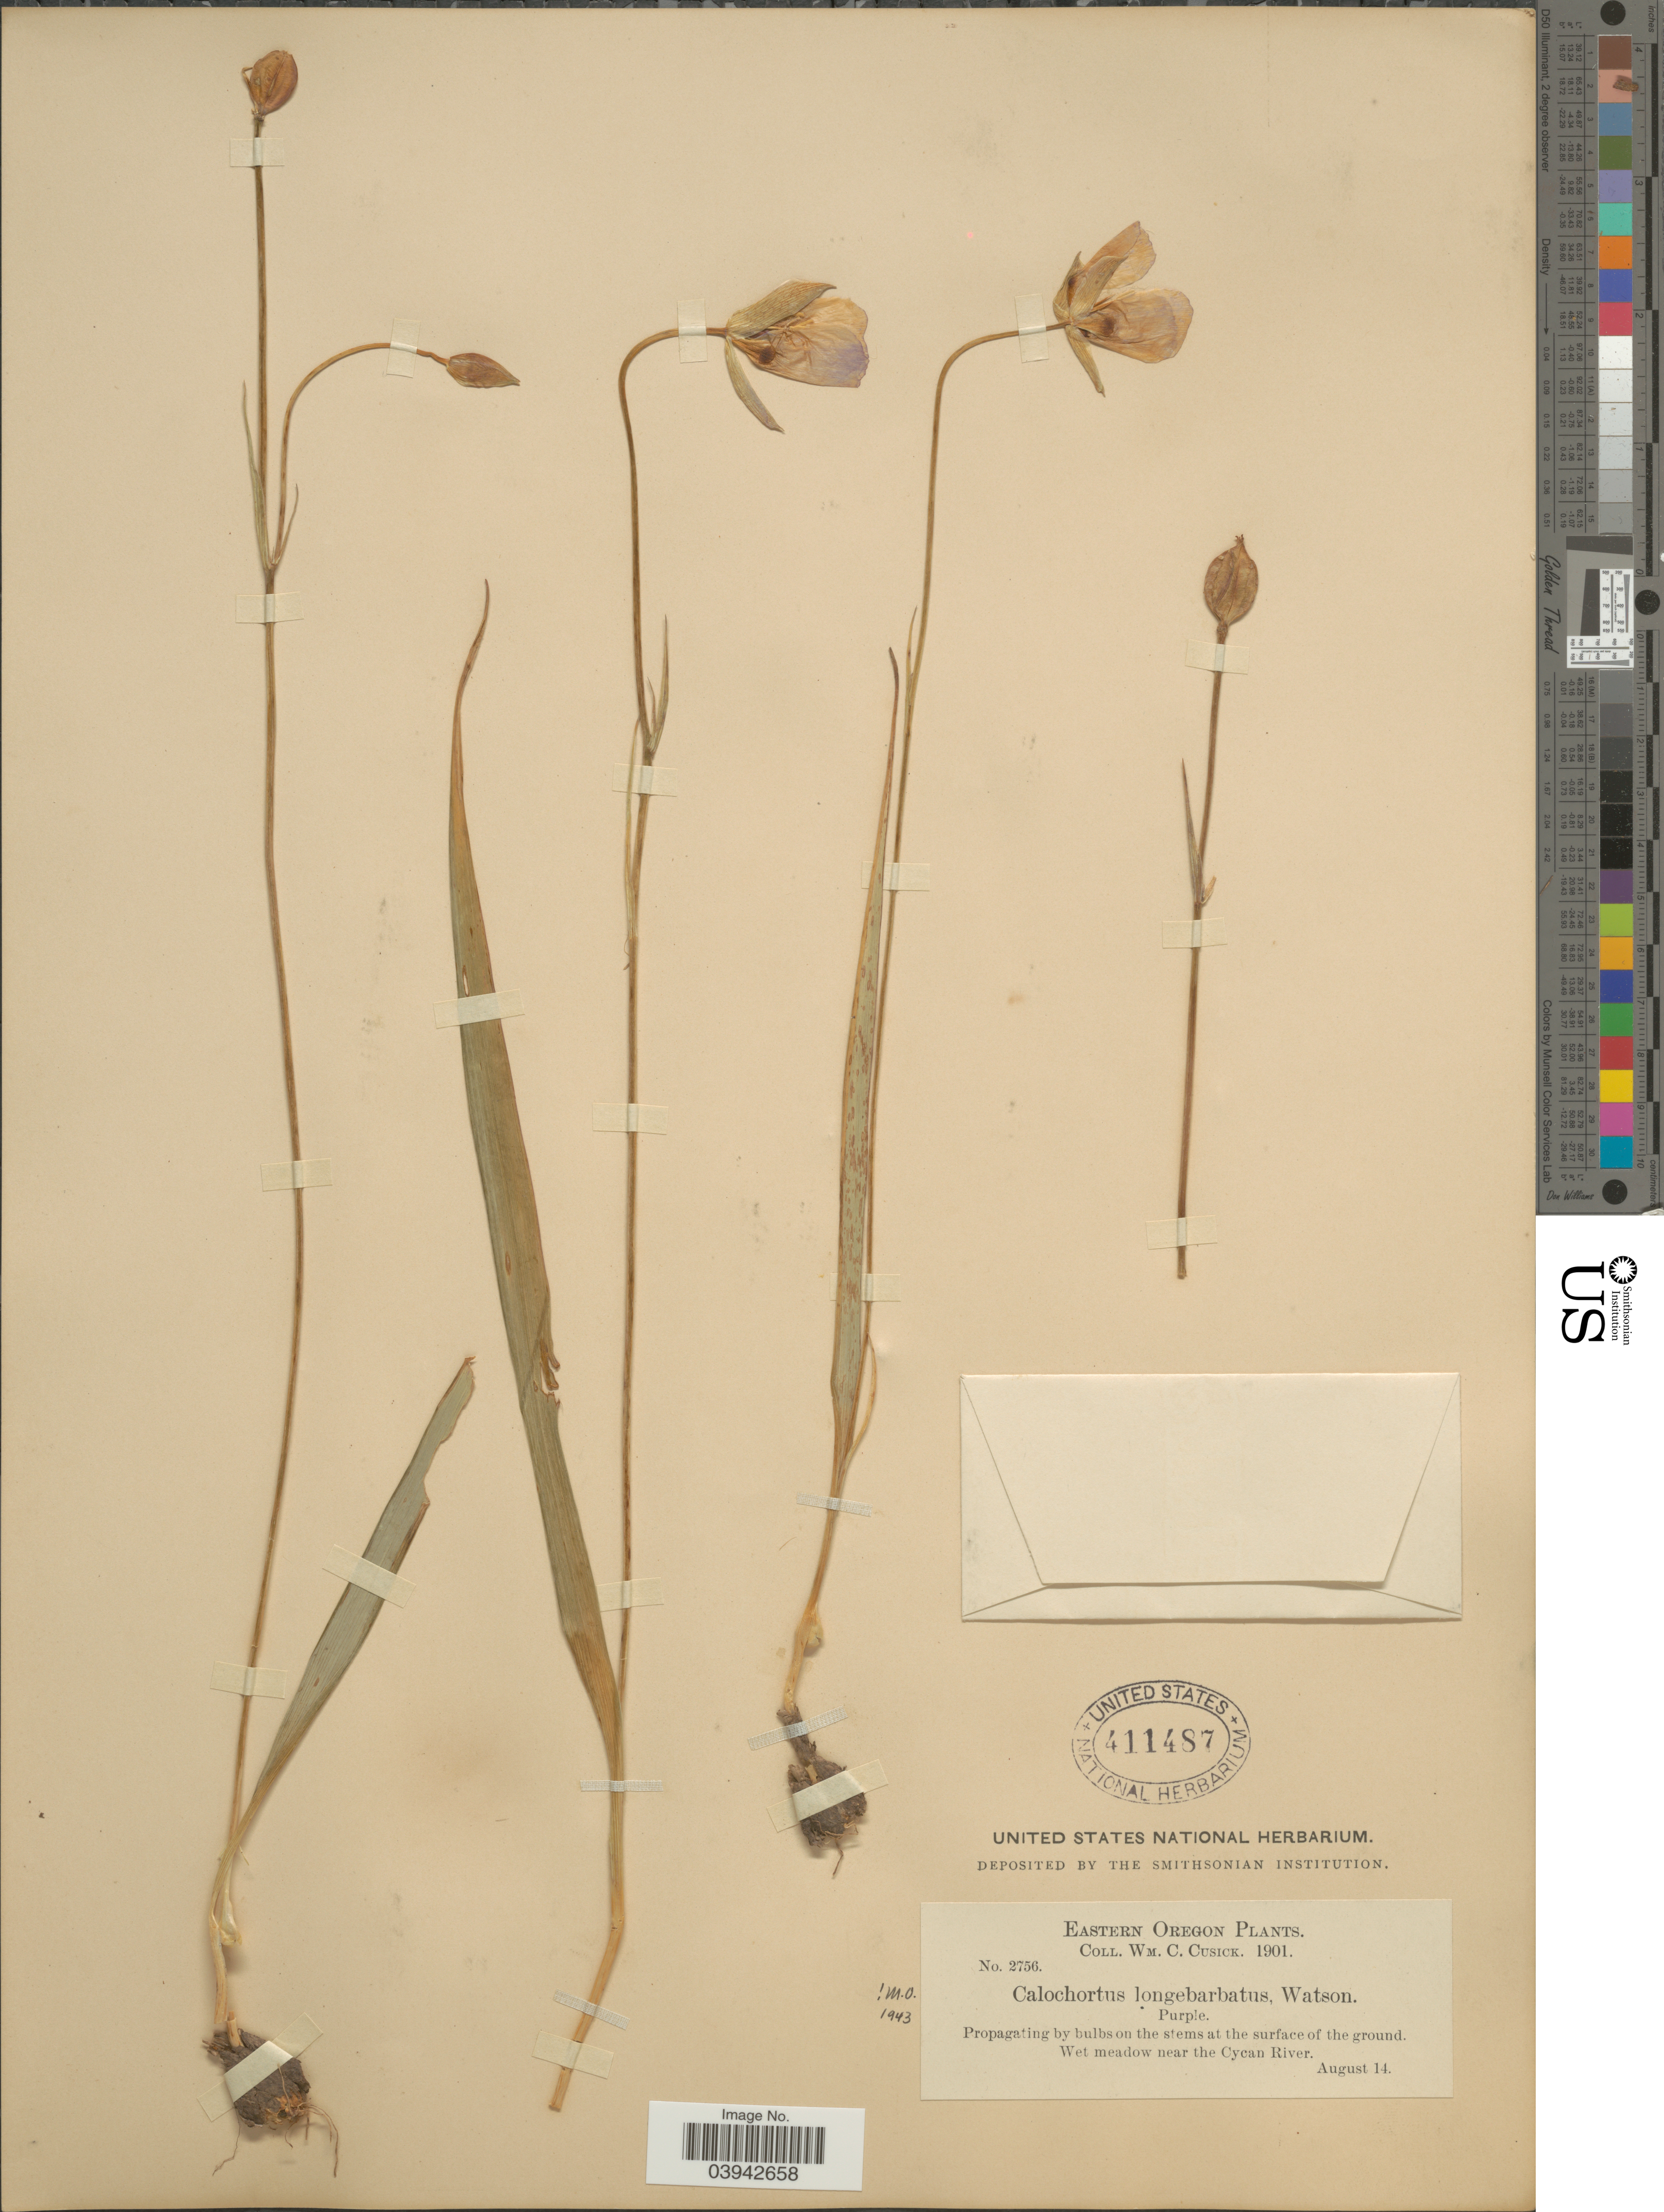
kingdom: Plantae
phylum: Tracheophyta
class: Liliopsida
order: Liliales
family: Liliaceae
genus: Calochortus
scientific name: Calochortus longebarbatus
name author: S. Watson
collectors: W. C. Cusick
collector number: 2756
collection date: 1901-08-14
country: United States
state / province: Oregon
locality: Eastern Oregon. Wet meadow near the Cycan River.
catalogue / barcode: US 411487